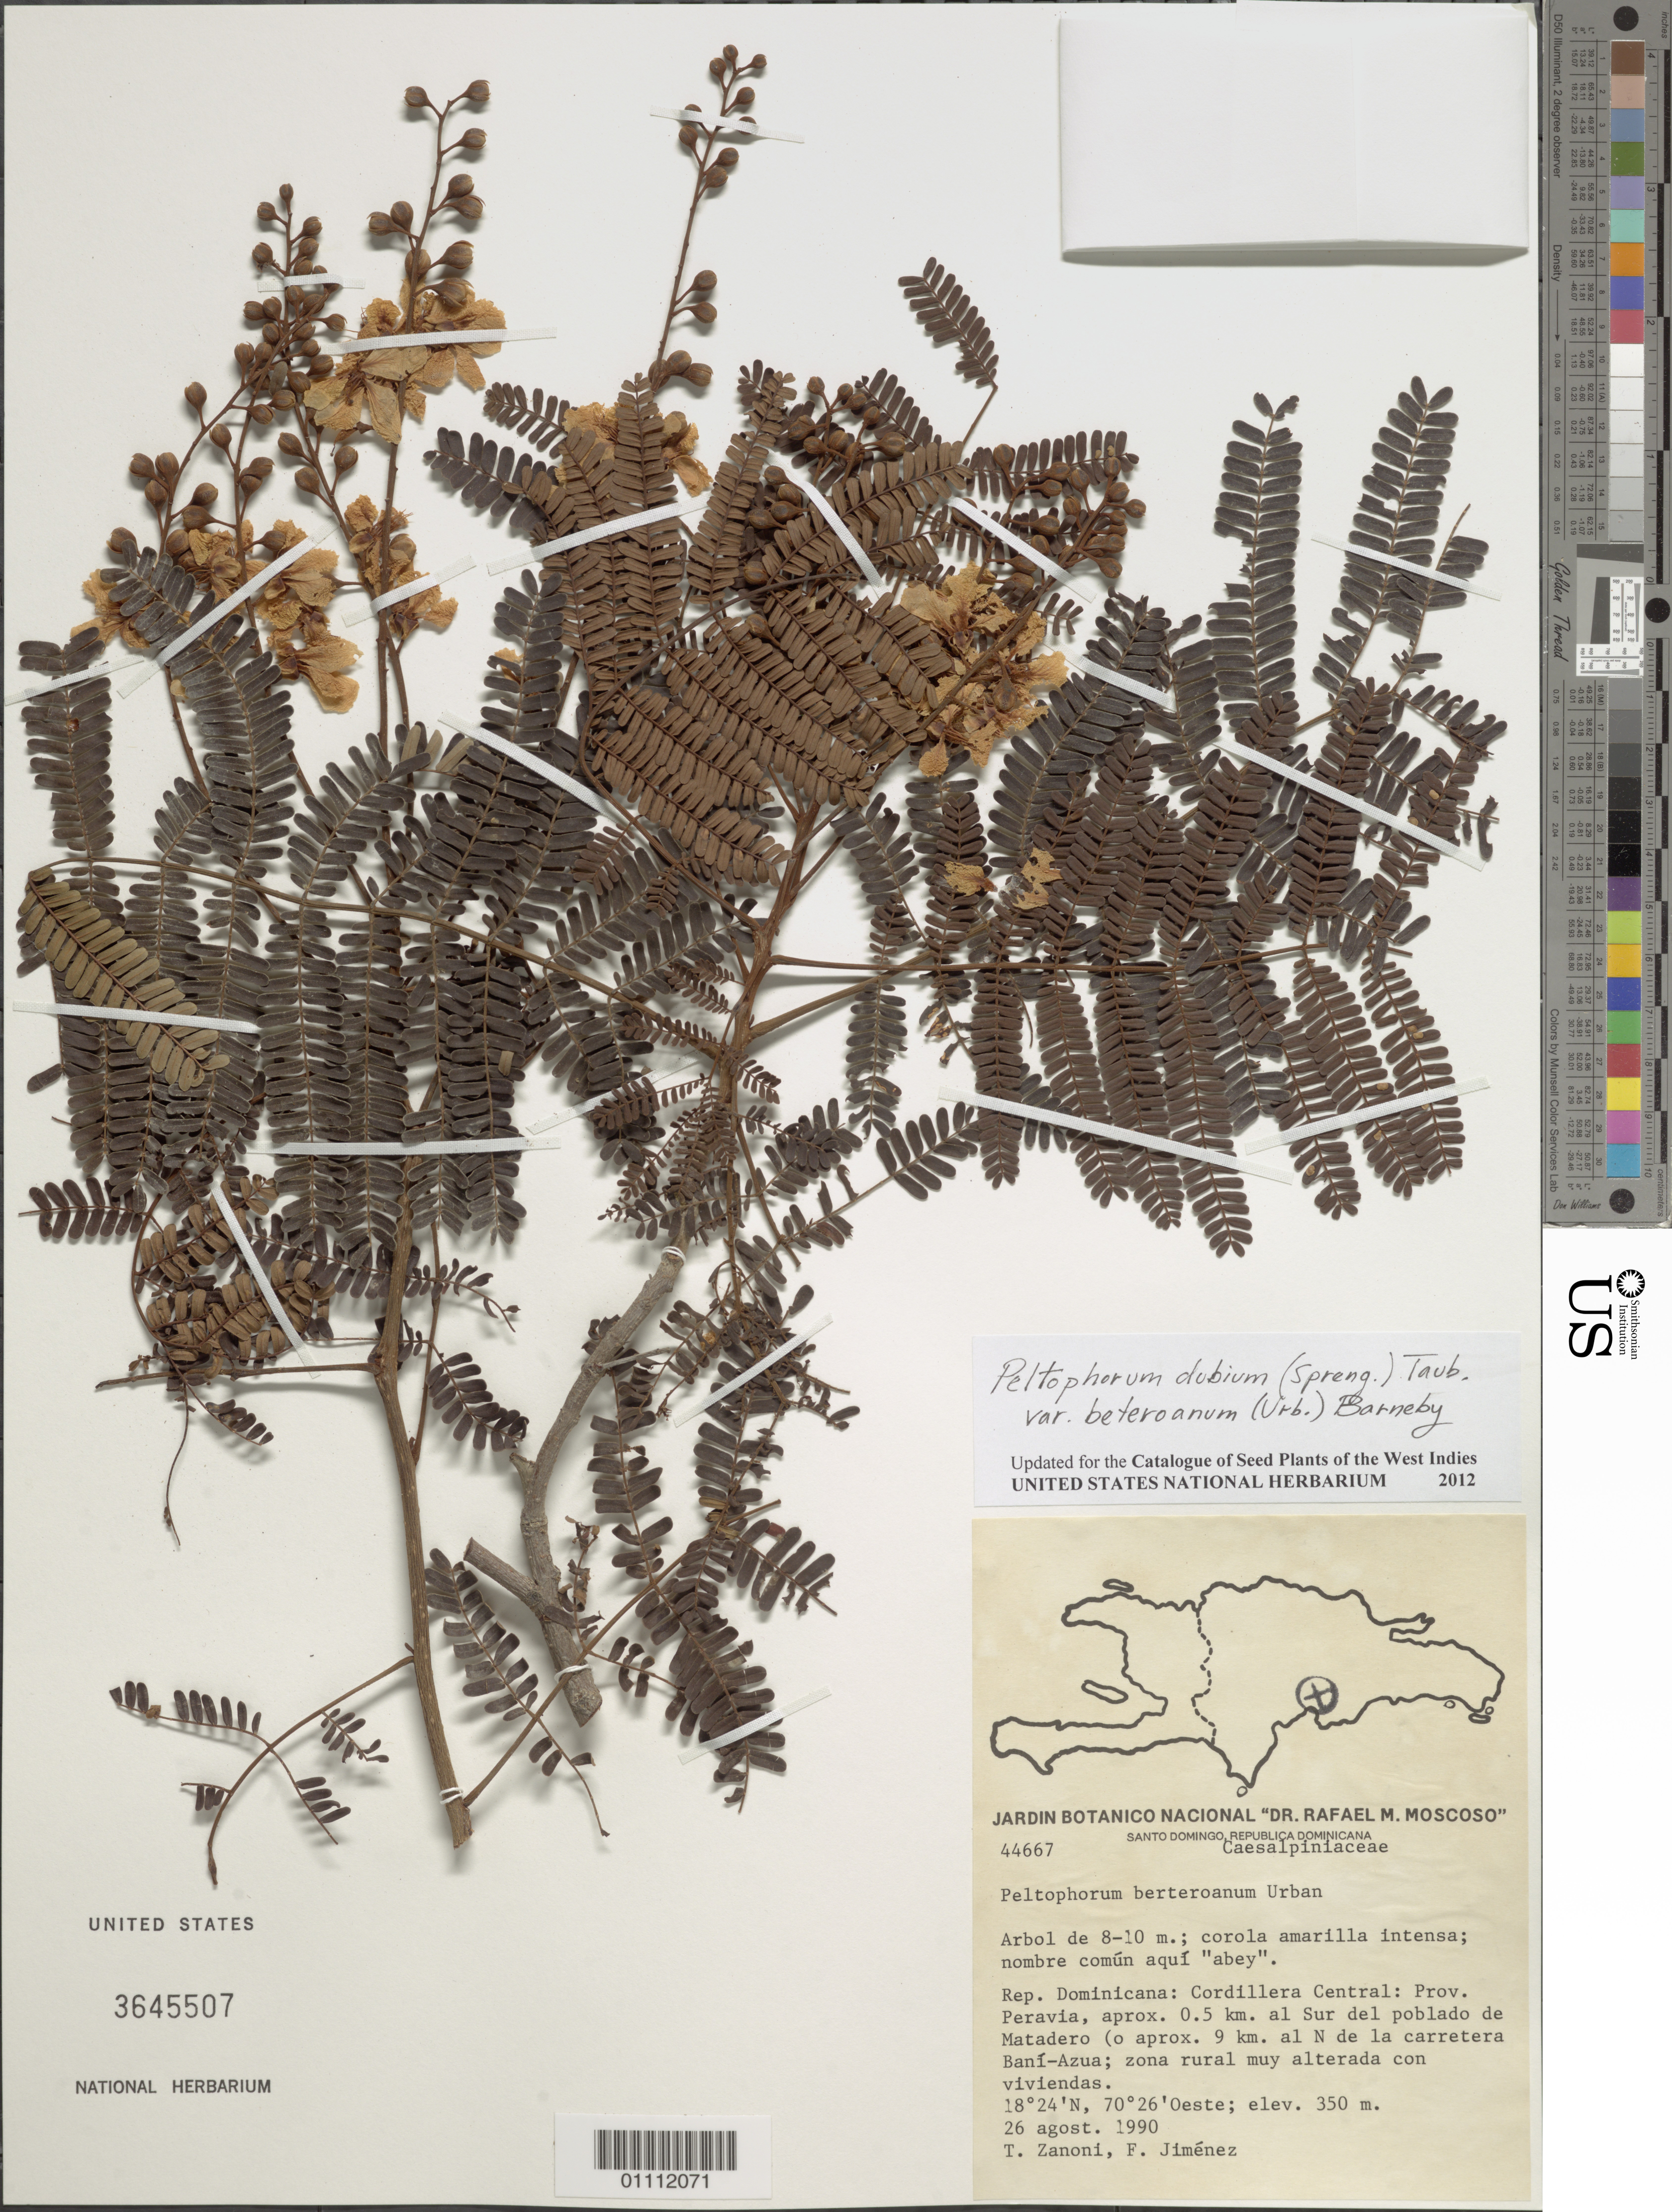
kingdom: Plantae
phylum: Tracheophyta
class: Magnoliopsida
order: Fabales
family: Fabaceae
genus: Peltophorum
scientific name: Peltophorum dubium var. berteroanum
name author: (Urb.) Barneby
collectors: T. A. Zanoni & F. Jiménez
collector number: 44667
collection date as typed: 26 Aug 1990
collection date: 1990-08-26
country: Dominican Republic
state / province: Peravia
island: Hispaniola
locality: Cordillera Central, aprox. 0.5 km al Sur del poblado de Matadero (o aprox. 9 km al N de la carretera Baní-Azua)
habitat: Zona rural muy alterada con viviendas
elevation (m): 350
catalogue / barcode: US 3645507